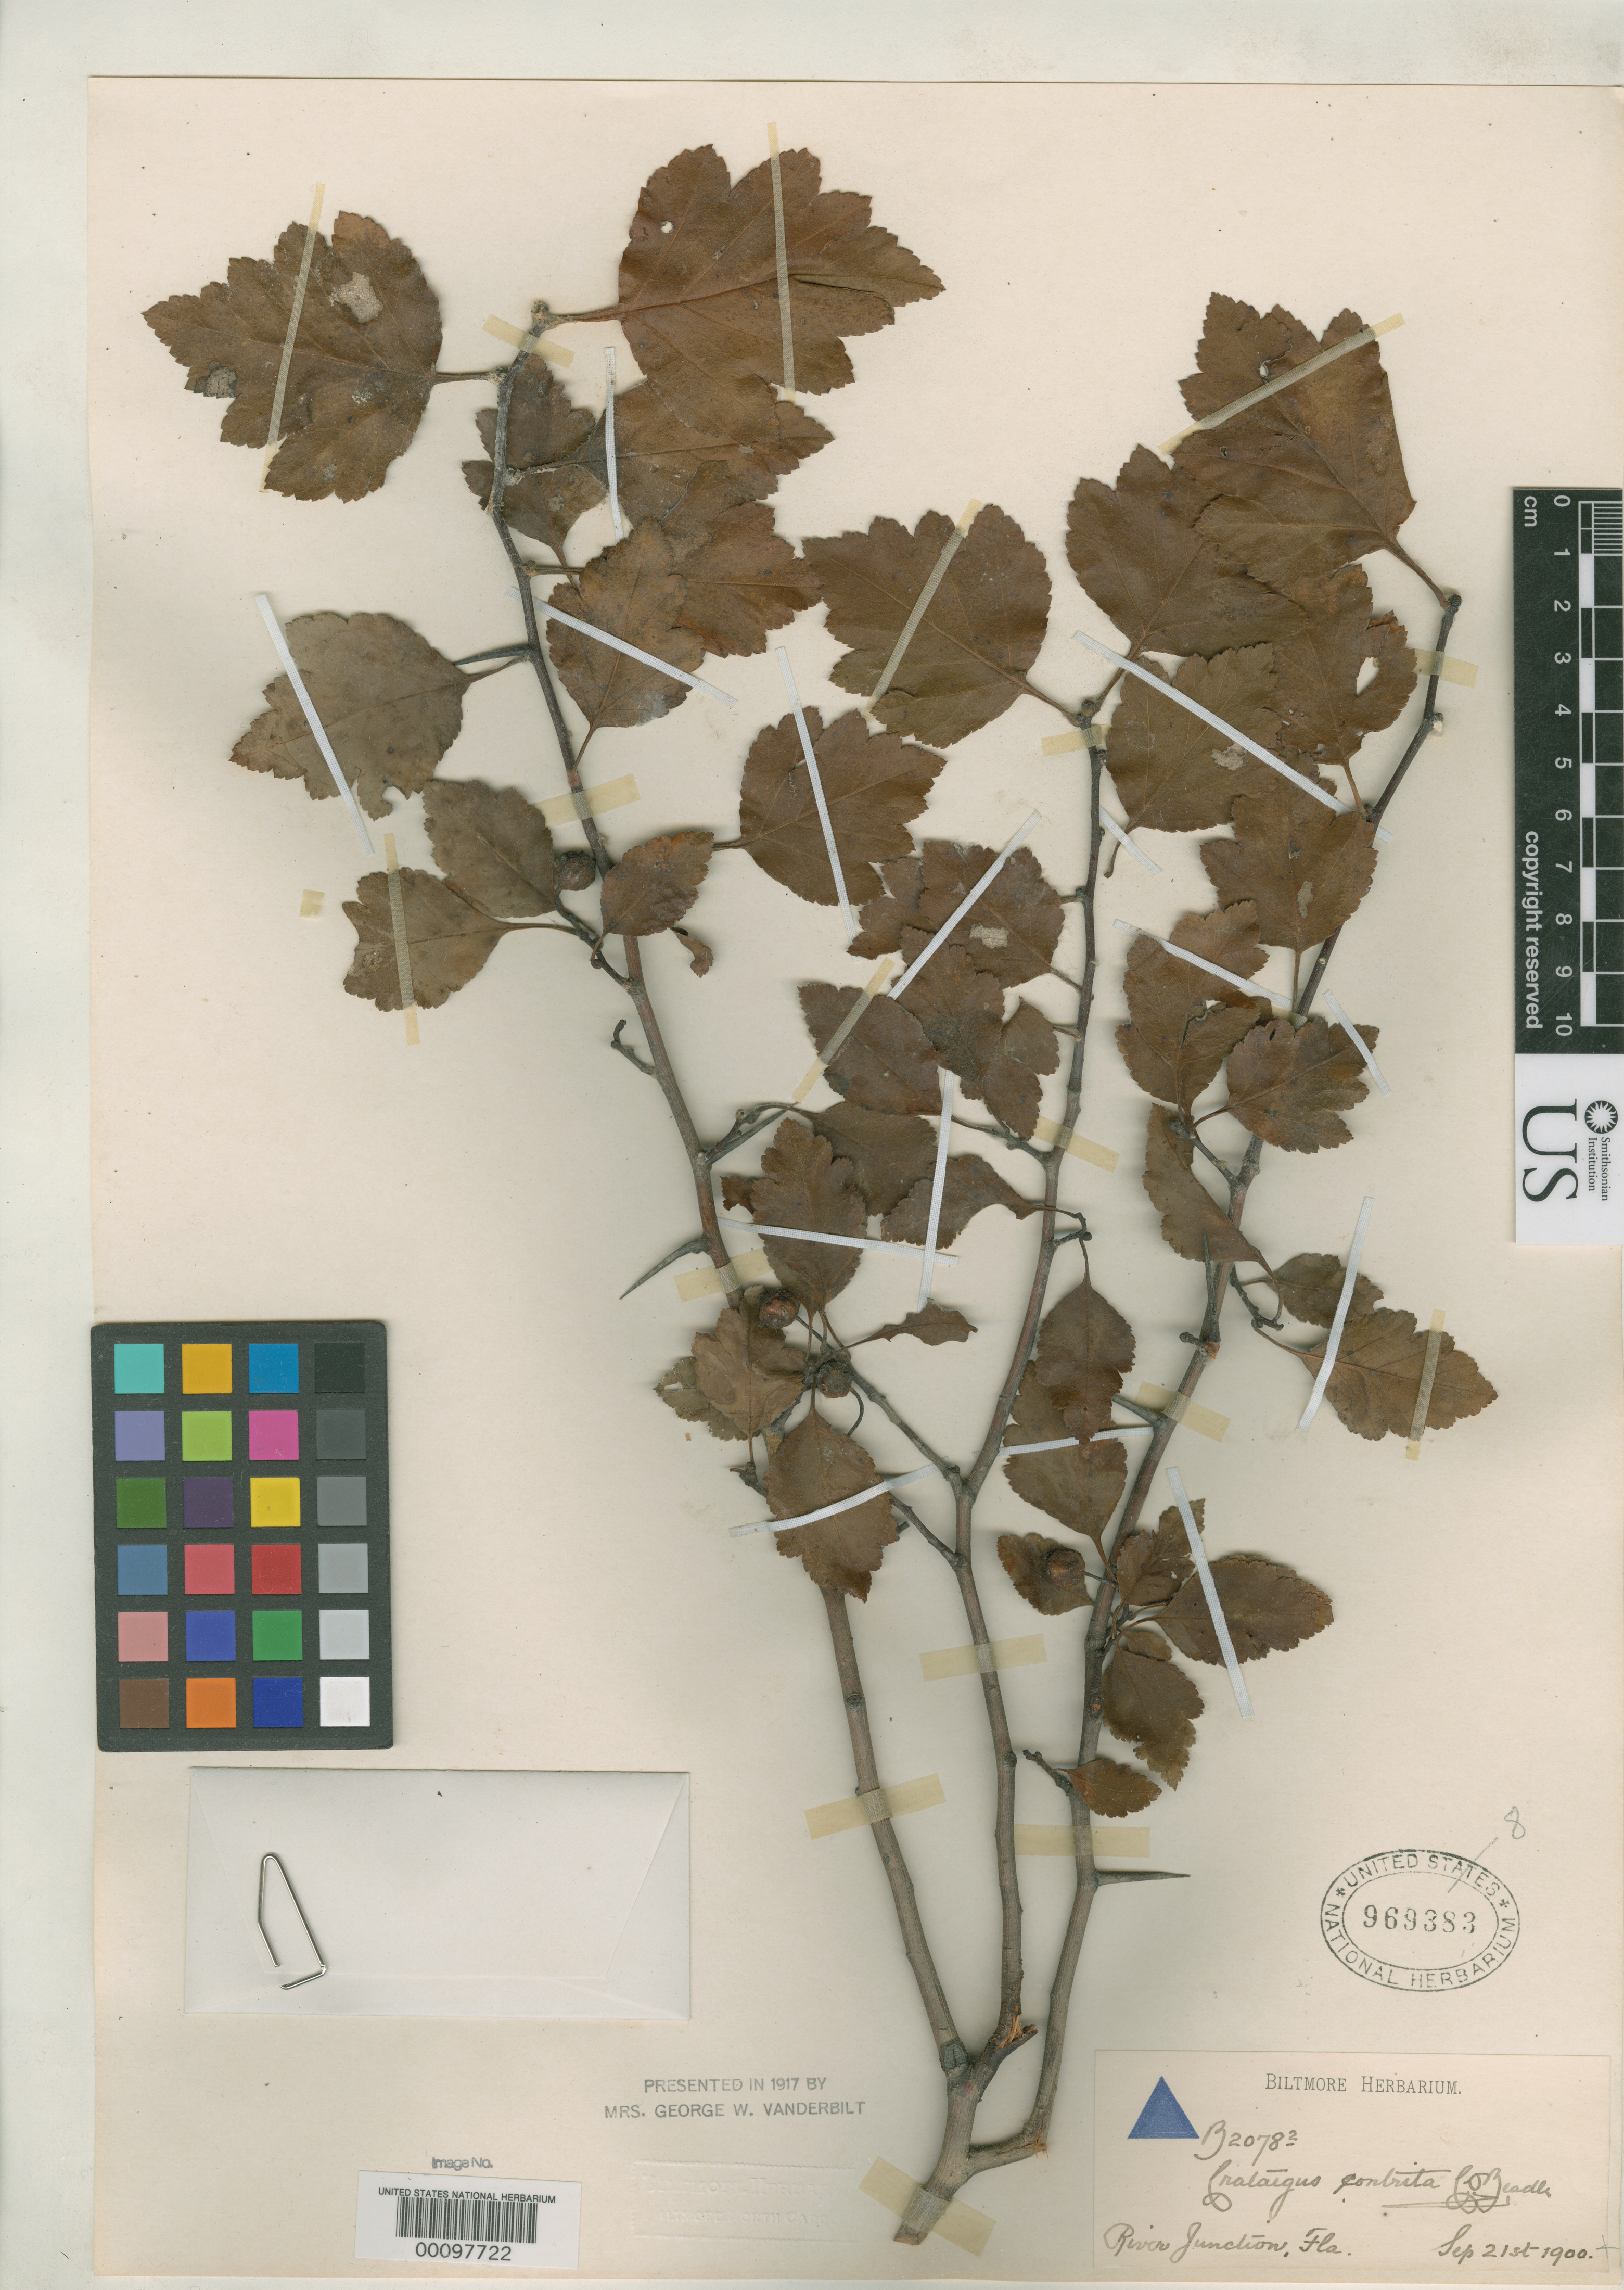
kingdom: Plantae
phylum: Tracheophyta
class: Magnoliopsida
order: Rosales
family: Rosaceae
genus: Crataegus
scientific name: Crataegus contrita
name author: Beadle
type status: Syntype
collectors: ex herb. Biltmore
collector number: B 2078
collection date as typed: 03 Apr 1900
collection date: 1900-04-03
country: United States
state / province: Florida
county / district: Gadsden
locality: Near Chattahoochee.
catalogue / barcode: US 969383